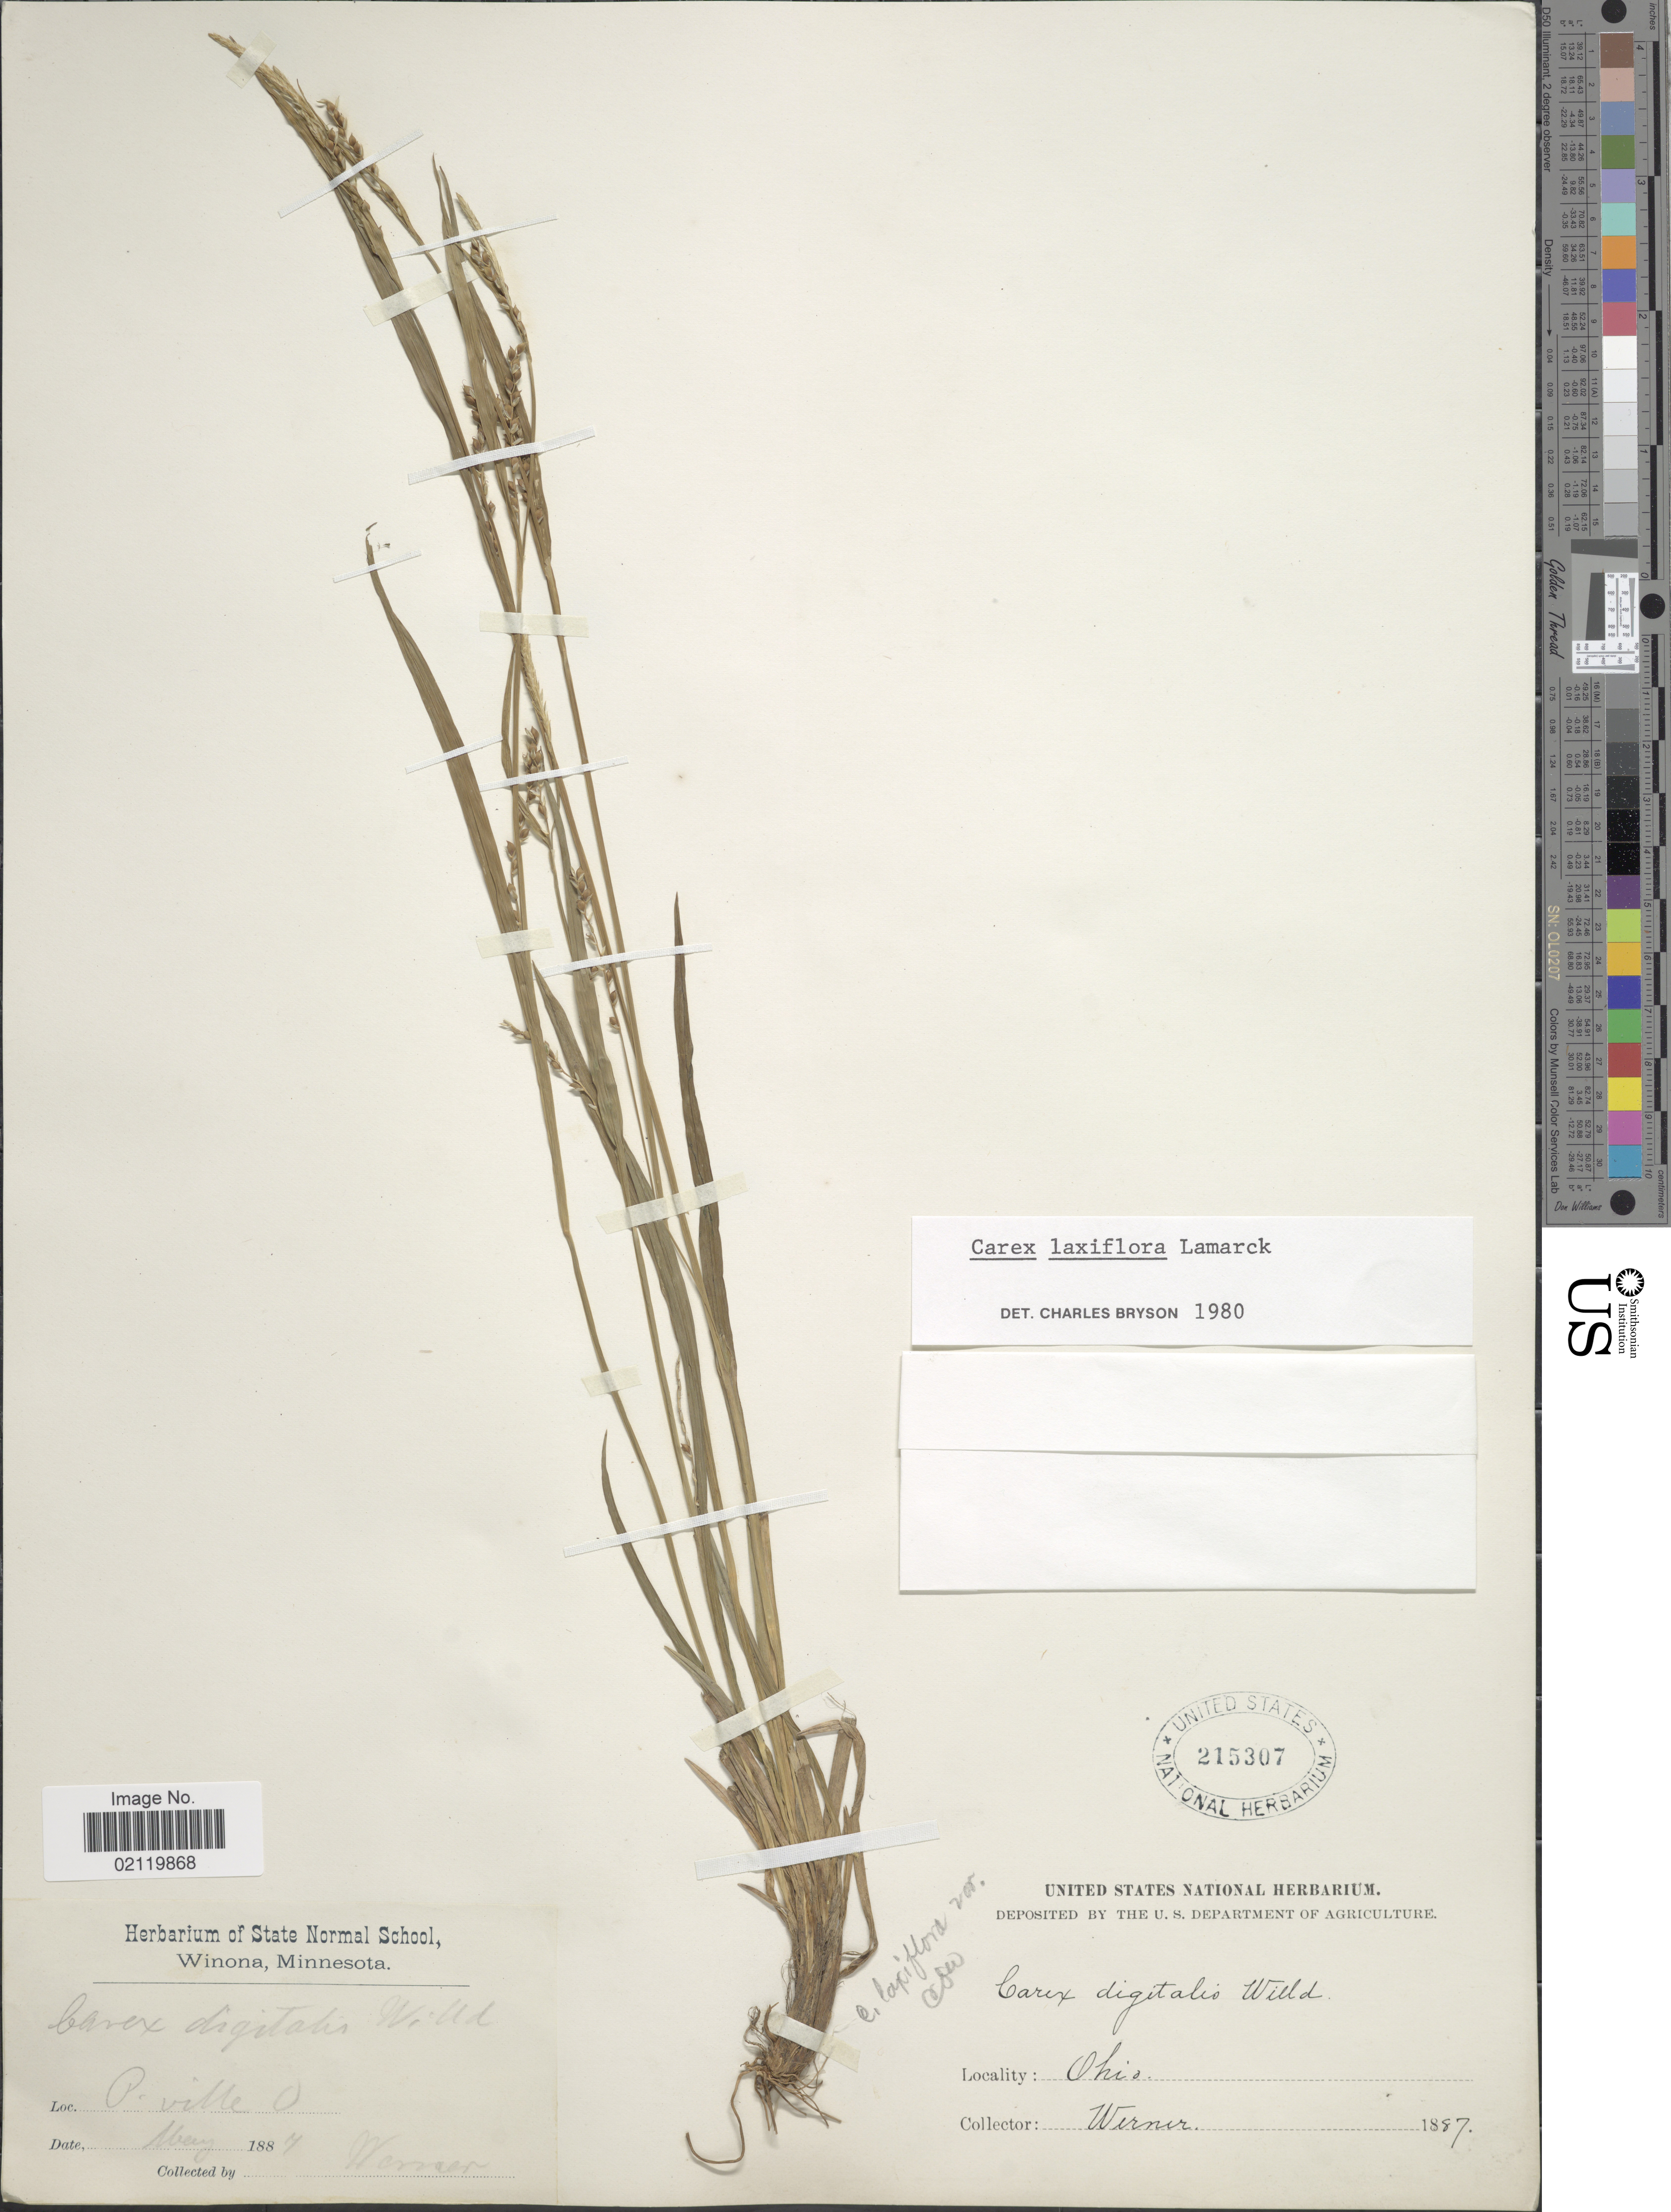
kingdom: Plantae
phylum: Tracheophyta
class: Liliopsida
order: Poales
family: Cyperaceae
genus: Carex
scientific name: Carex laxiflora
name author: Lam.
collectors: -. Werner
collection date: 1887-05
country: United States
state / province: Ohio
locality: P-ville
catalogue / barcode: US 215307